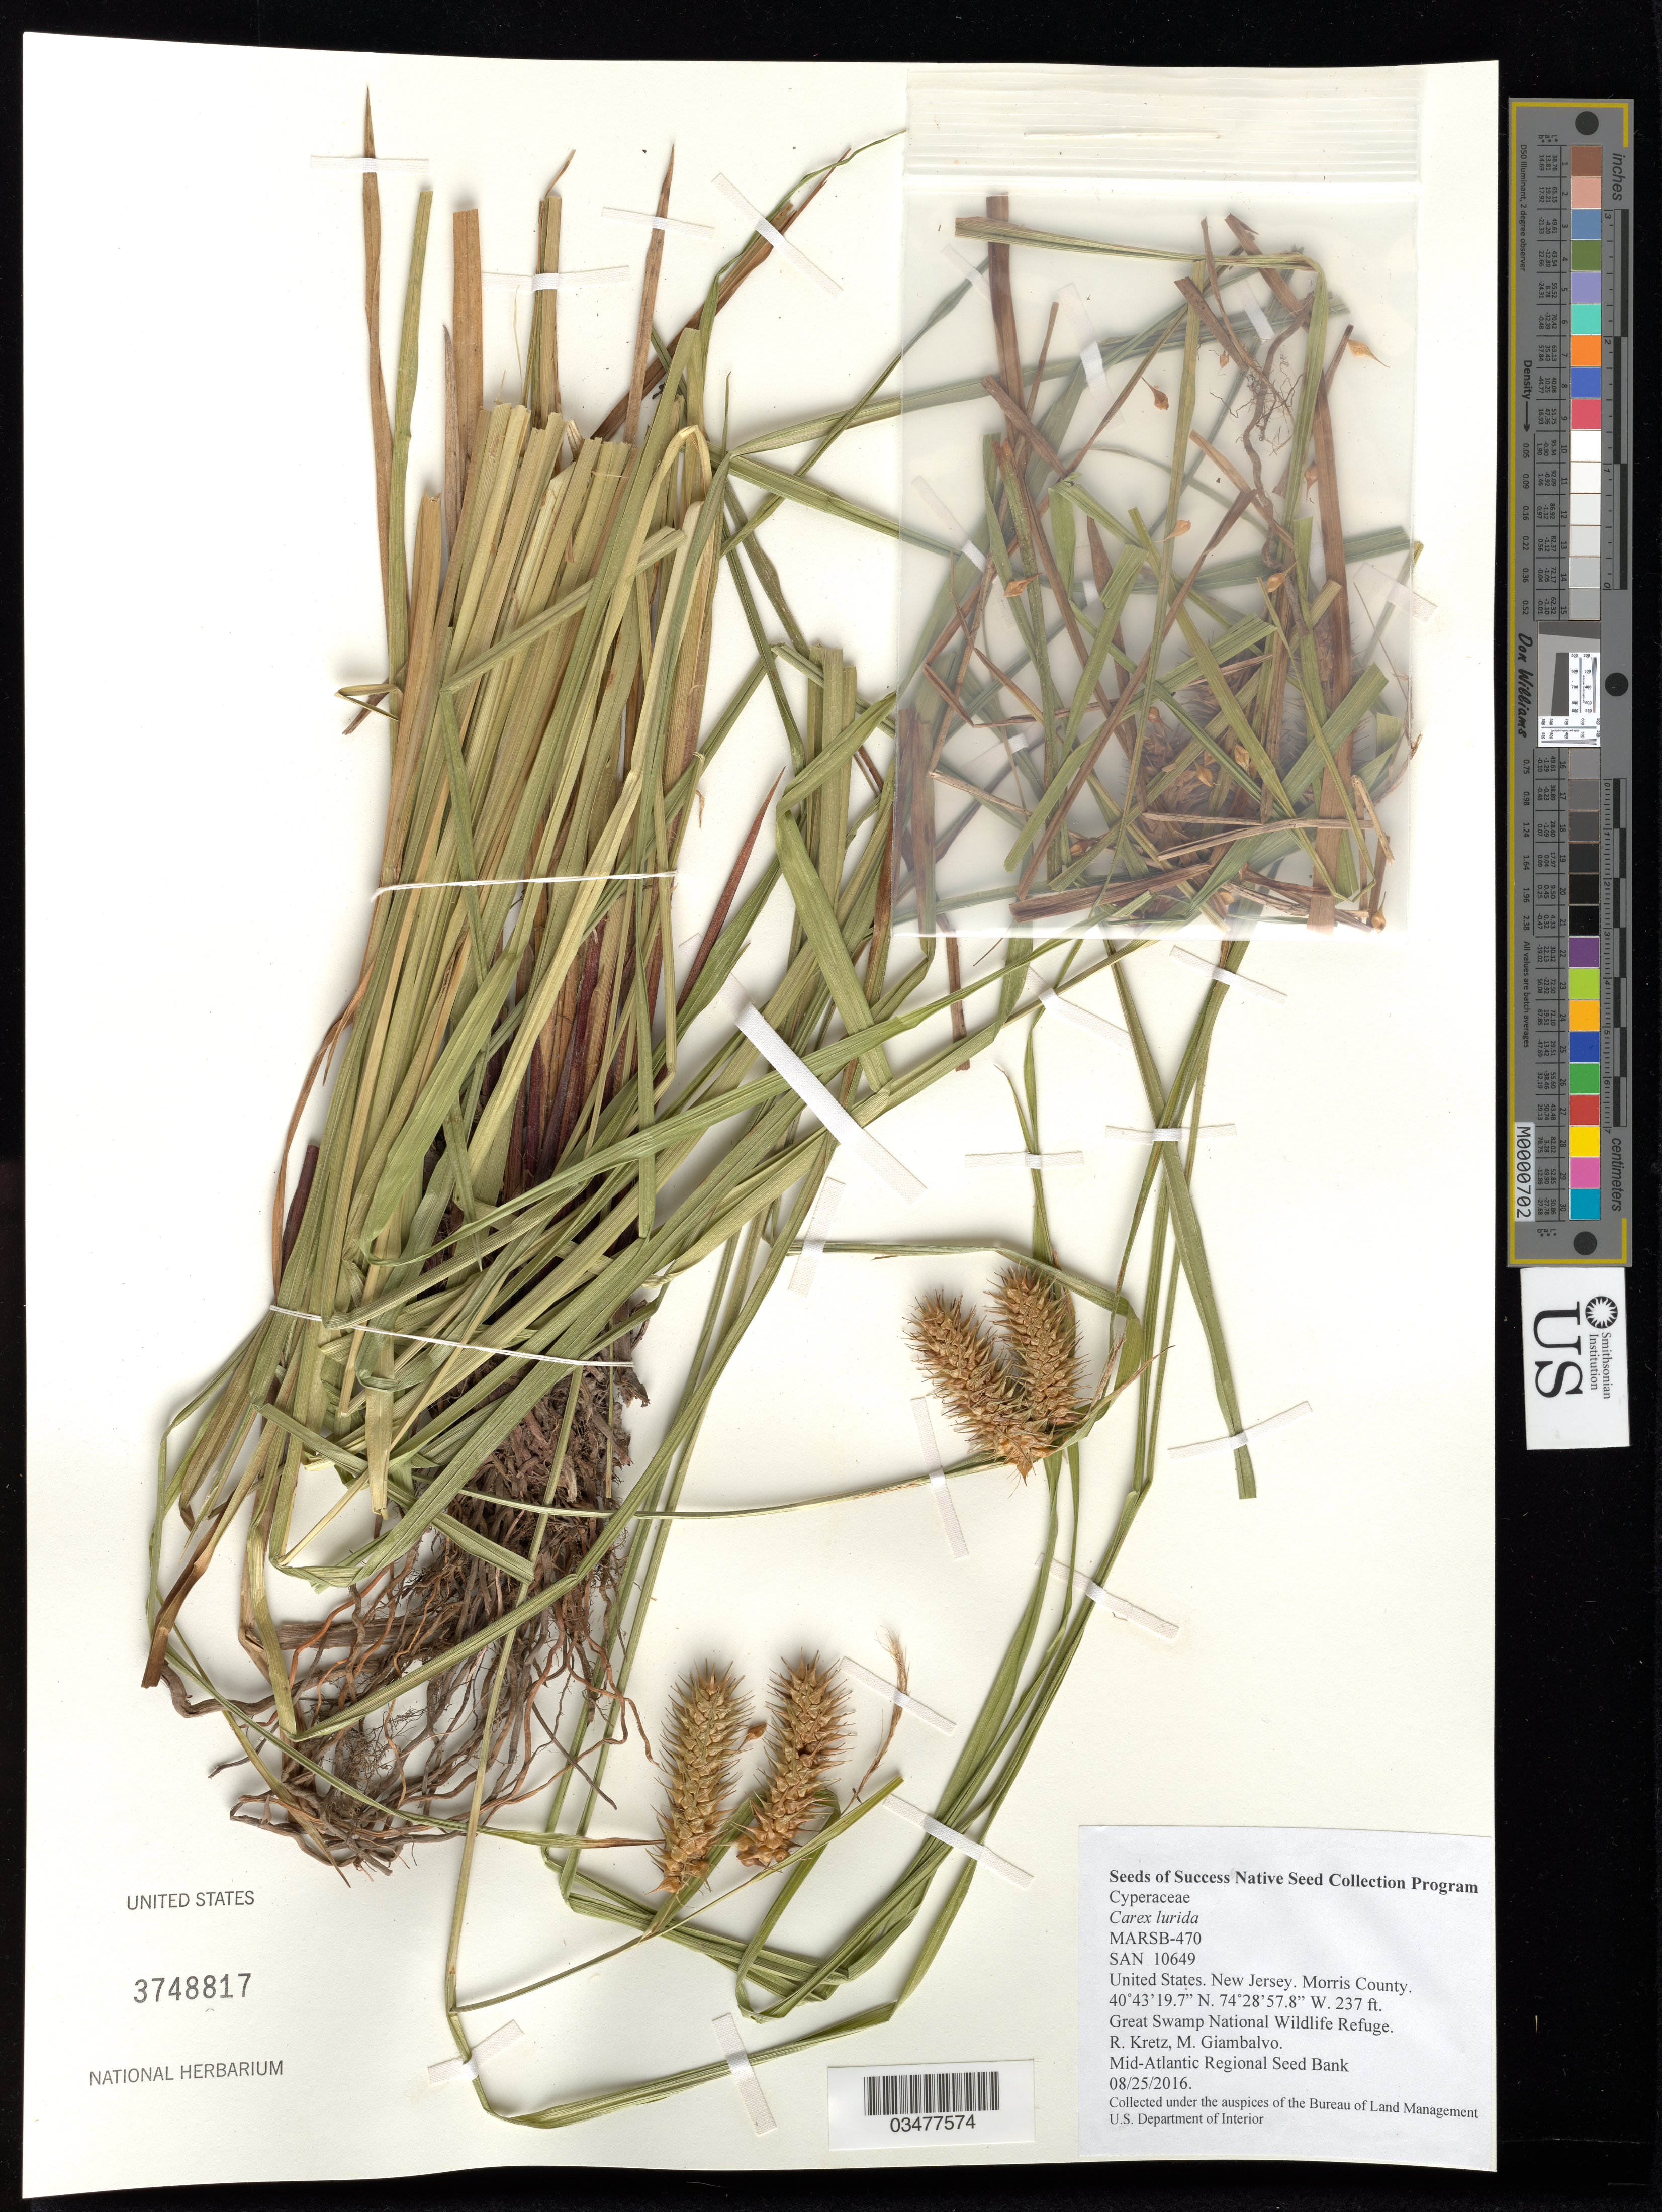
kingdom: Plantae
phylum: Tracheophyta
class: Liliopsida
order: Poales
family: Cyperaceae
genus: Carex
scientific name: Carex lurida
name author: Wahlenb.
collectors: R. Kretz & M. Giambalvo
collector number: MARSB-470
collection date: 2016-08-25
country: United States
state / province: New Jersey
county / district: Morris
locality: Great Swamp National Wildlife Refuge, Blue Trail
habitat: hardwood swamp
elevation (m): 72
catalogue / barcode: US 3748817